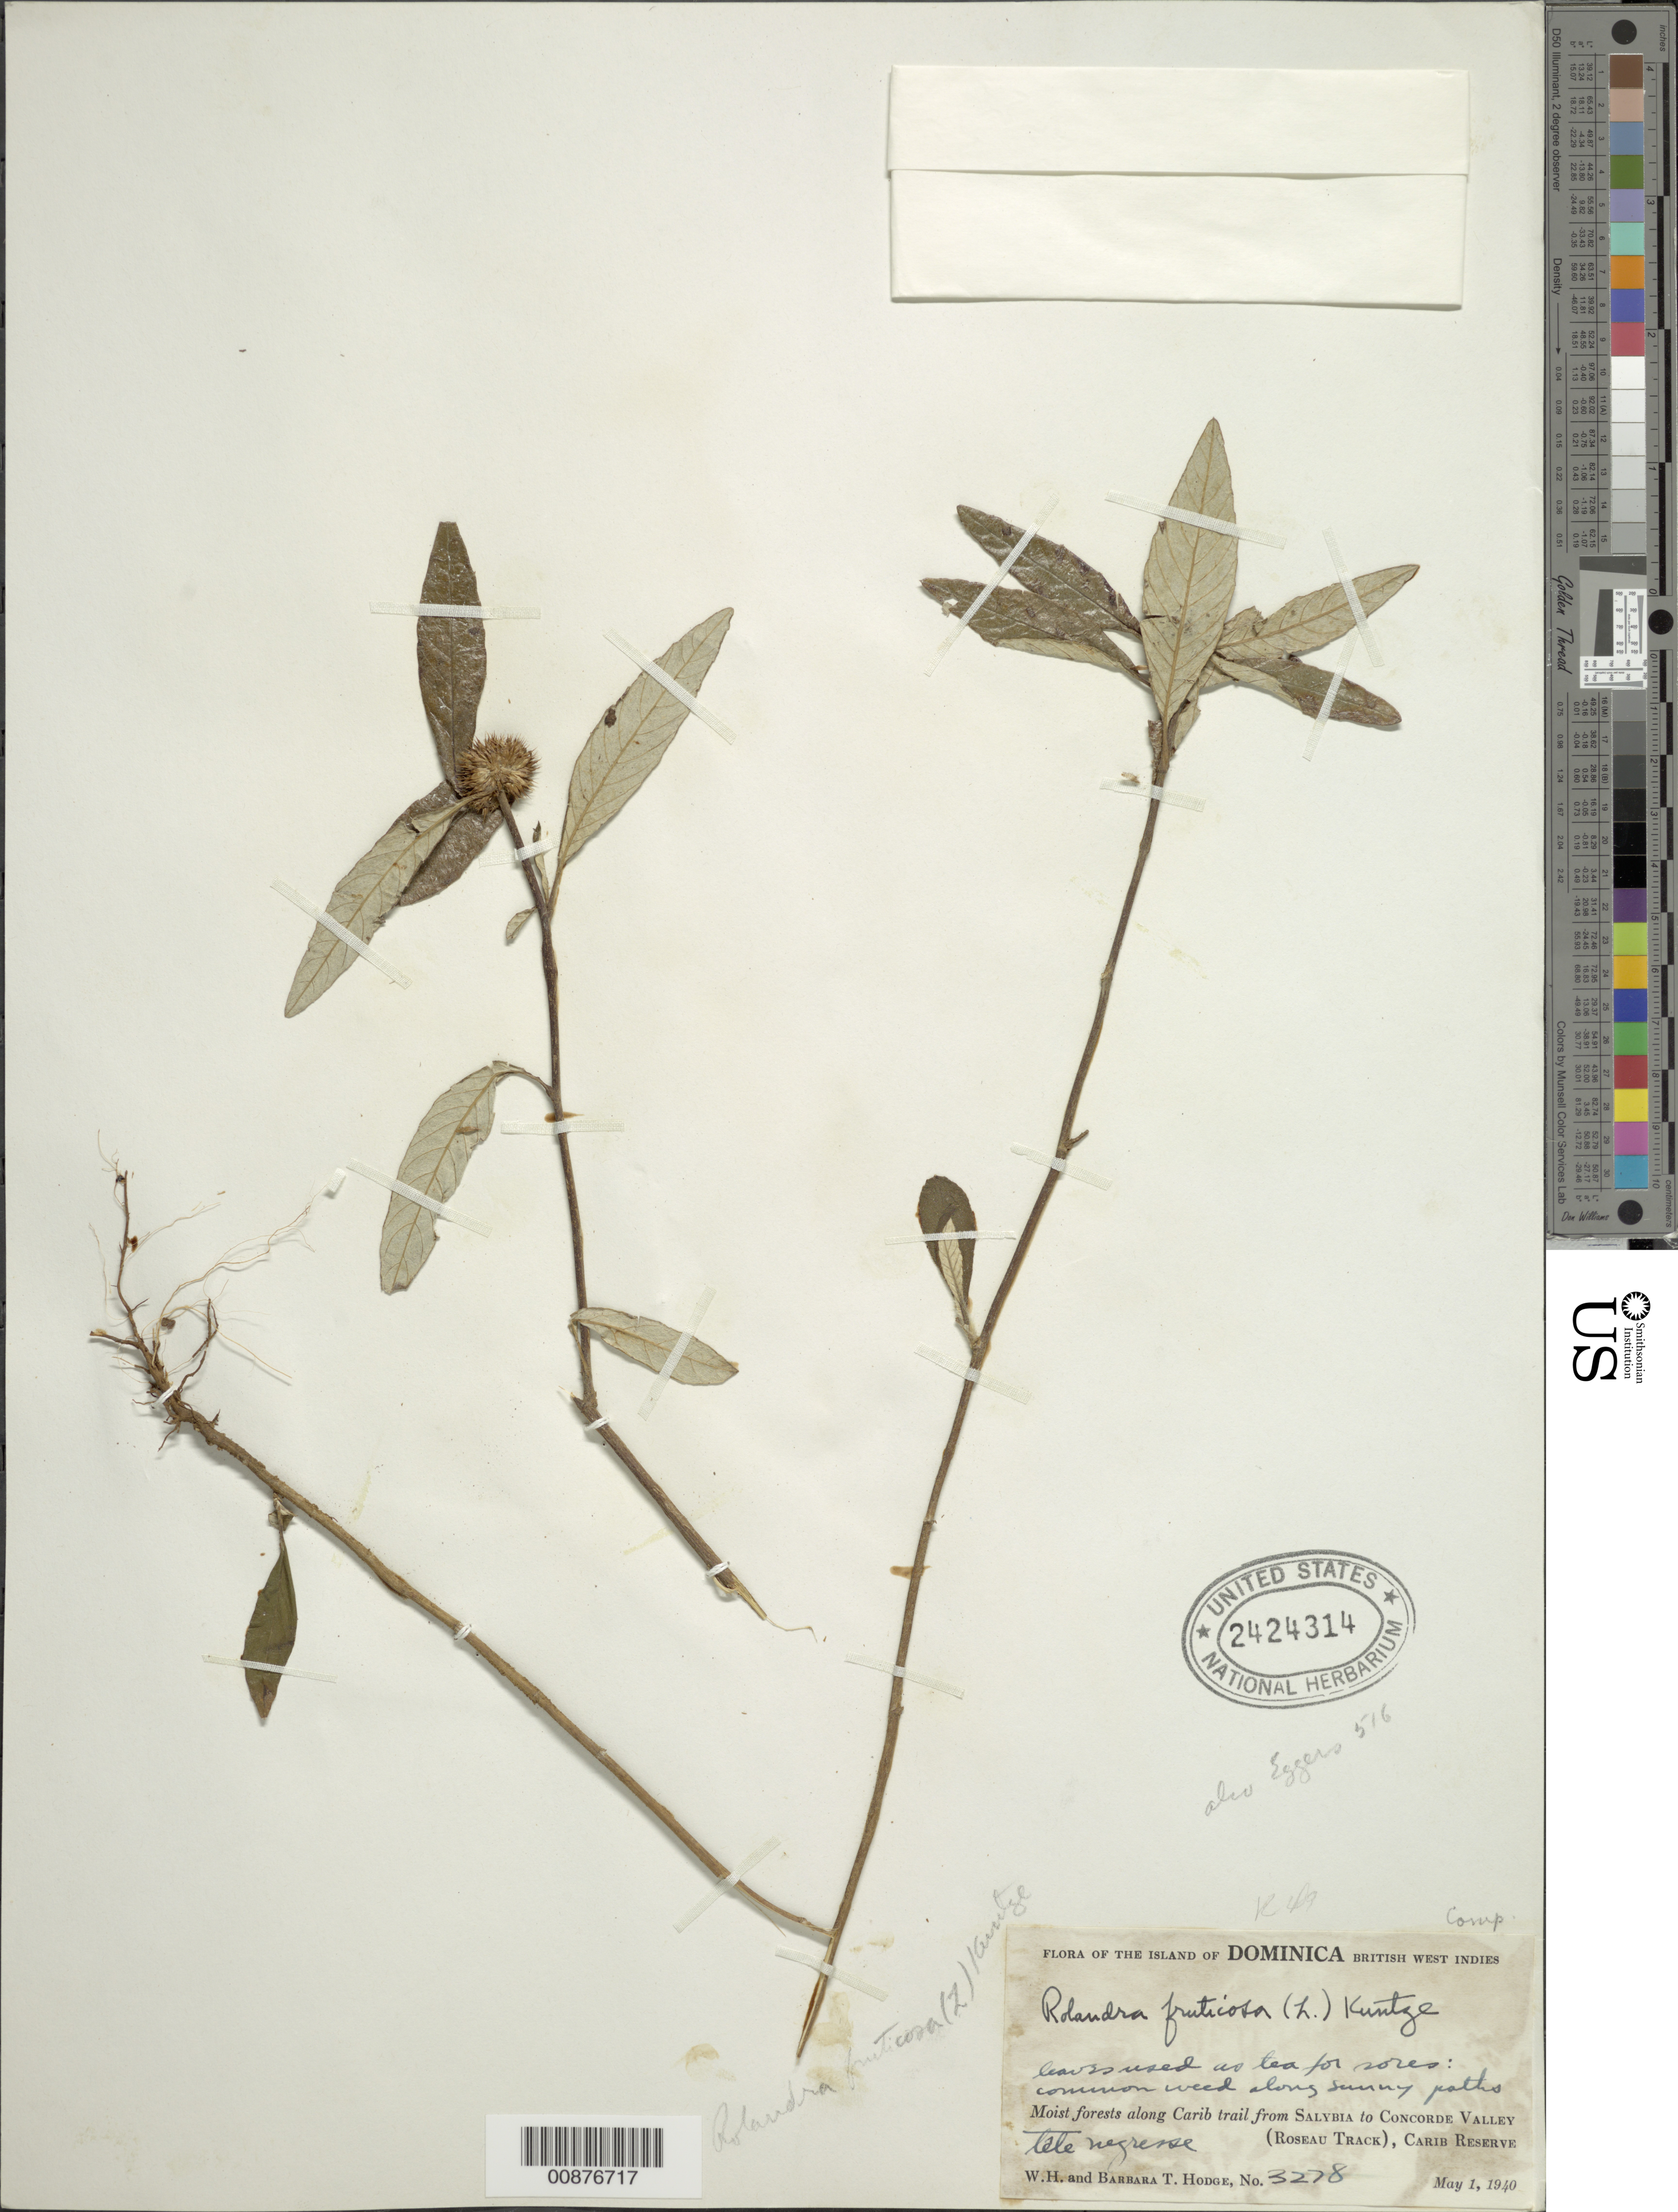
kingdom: Plantae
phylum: Tracheophyta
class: Magnoliopsida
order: Asterales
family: Asteraceae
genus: Rolandra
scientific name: Rolandra fruticosa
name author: (L.) Kuntze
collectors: W. Hodge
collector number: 3278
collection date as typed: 01 May 1940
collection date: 1940-05-01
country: Dominica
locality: Forests along Carib trail from Salybia to Concorde Valley (Roseau Track), Carib Reserve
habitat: Moist forests, along sunny paths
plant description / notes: Common name: Têle negresse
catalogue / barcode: US 2424314